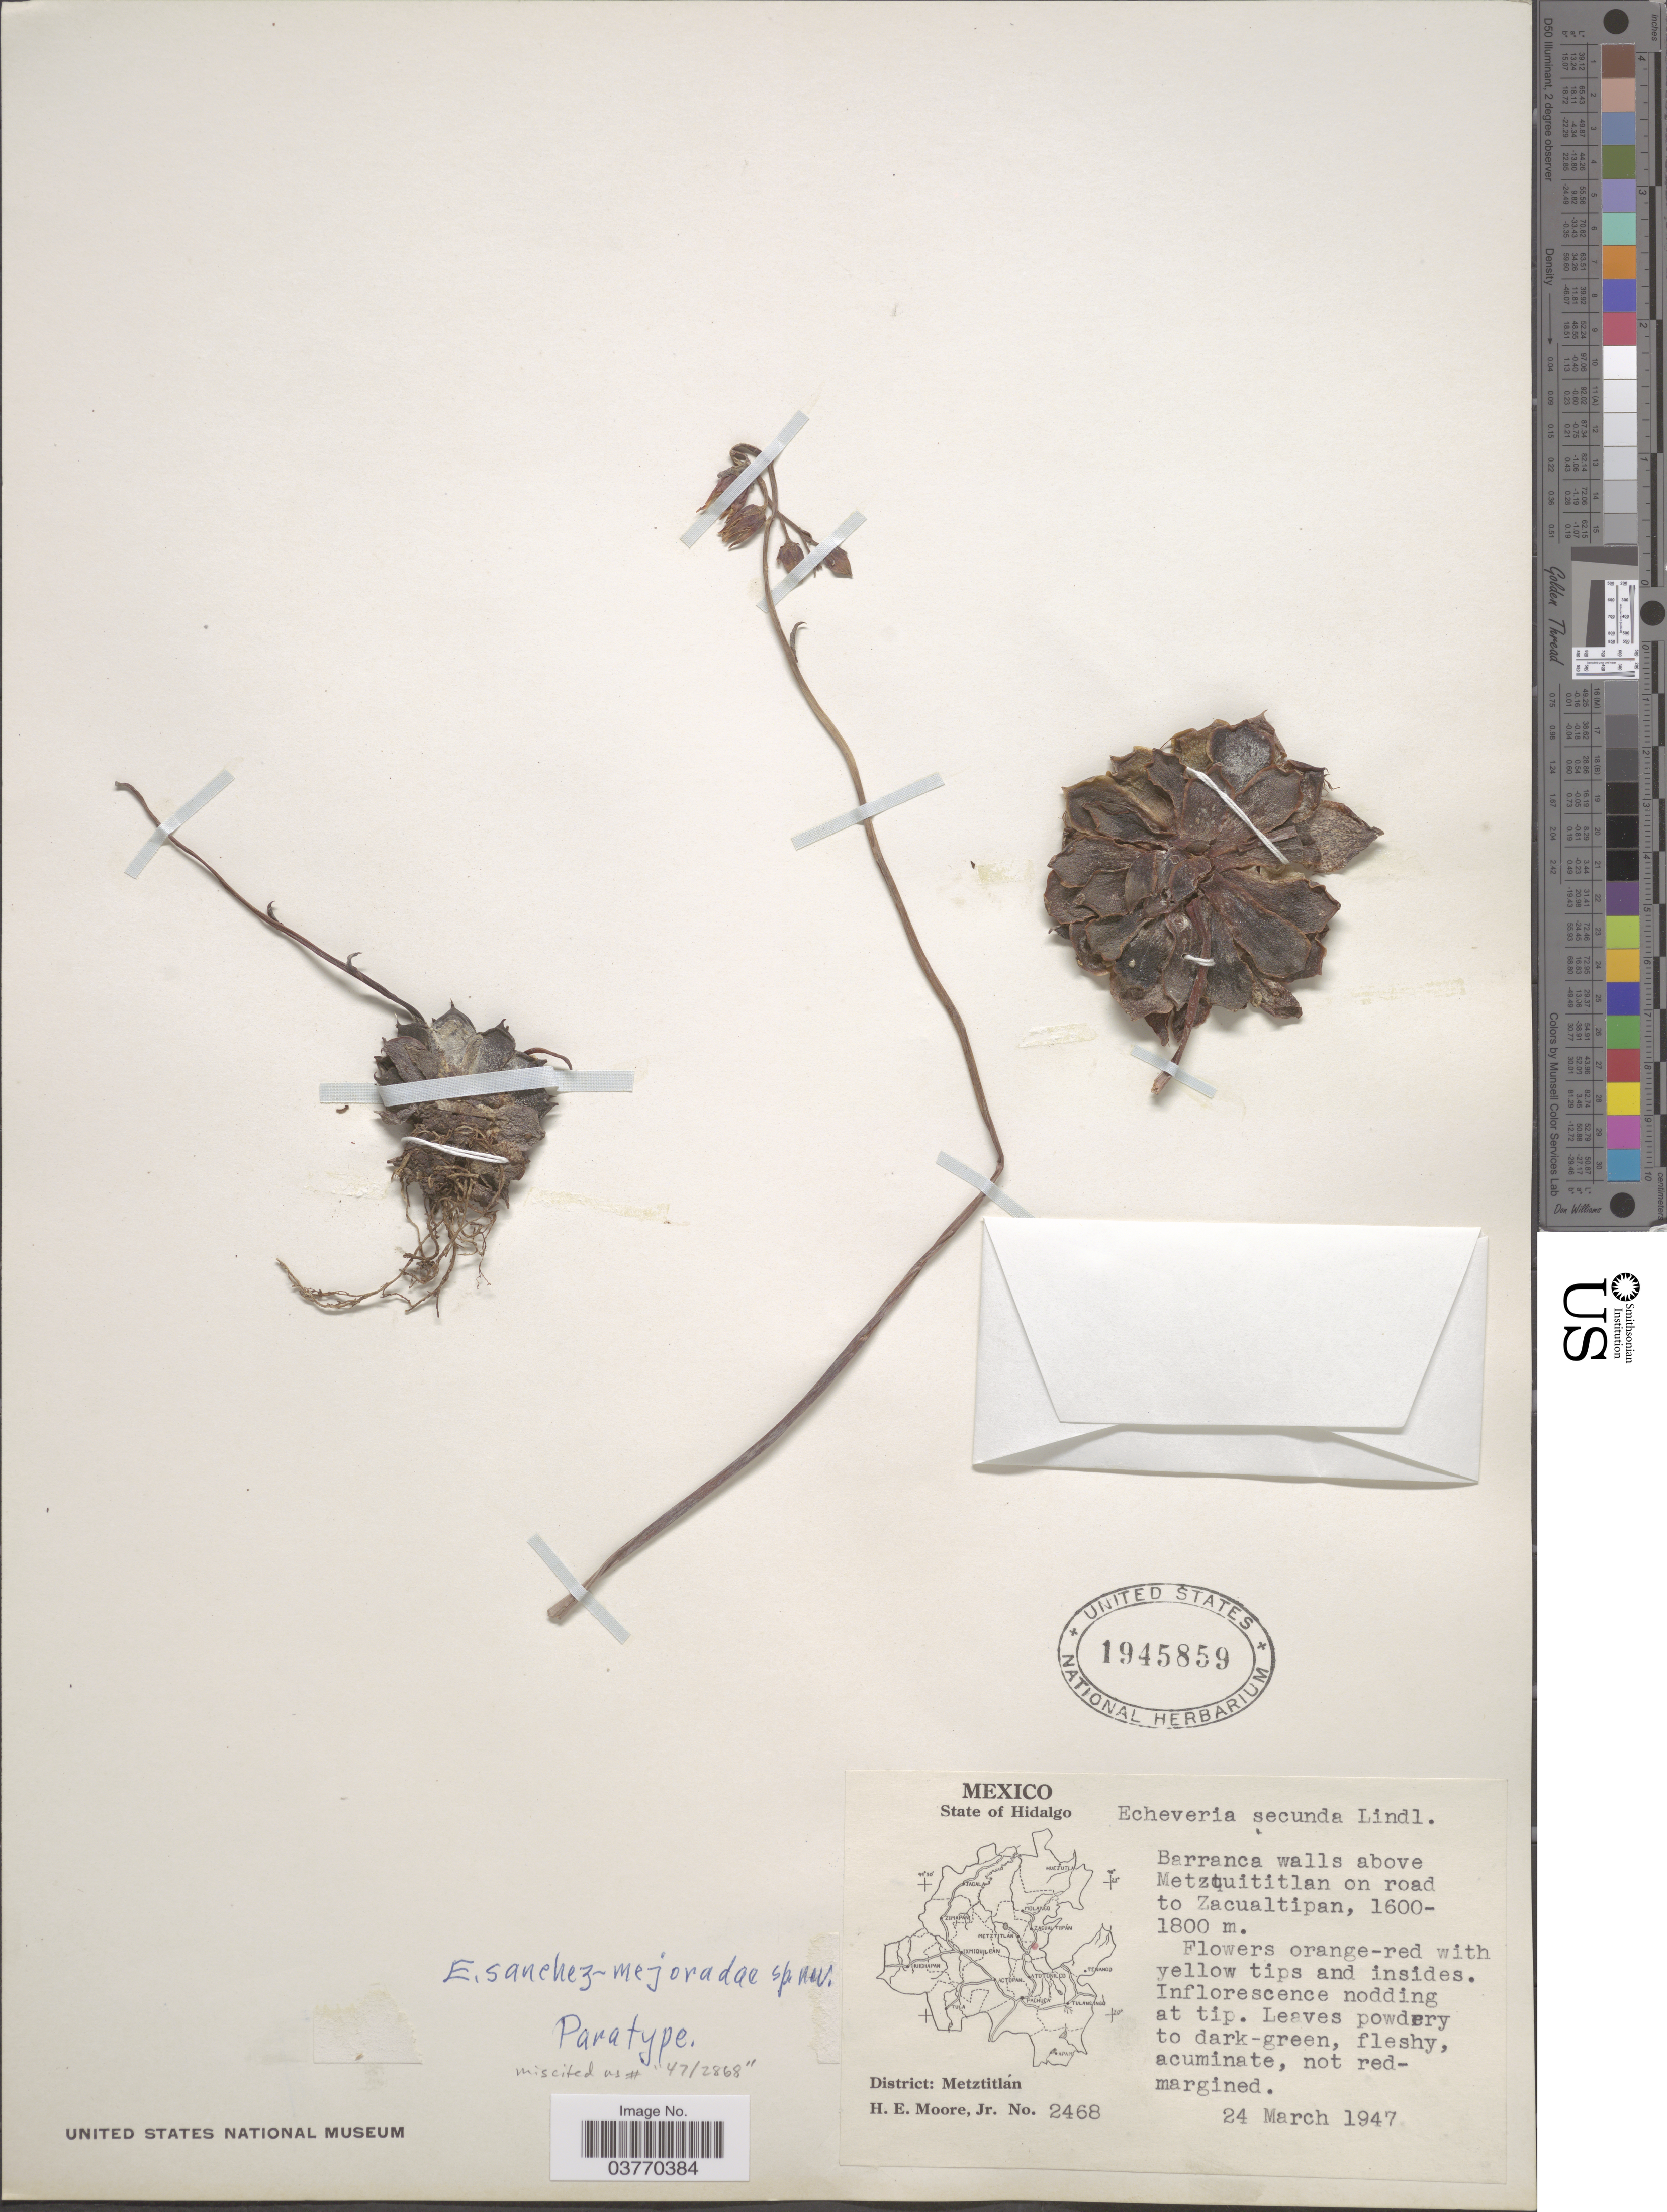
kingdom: Plantae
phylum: Tracheophyta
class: Magnoliopsida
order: Saxifragales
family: Crassulaceae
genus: Echeveria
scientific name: Echeveria sanchez-mejoradae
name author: E. Walther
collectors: H. Moore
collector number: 2468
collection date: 1947-03-24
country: Mexico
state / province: Hidalgo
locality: Barranca walls above Metzcuititlan on road to Zacualtipan. District: Metztitlán.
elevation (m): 1600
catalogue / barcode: US 1945859